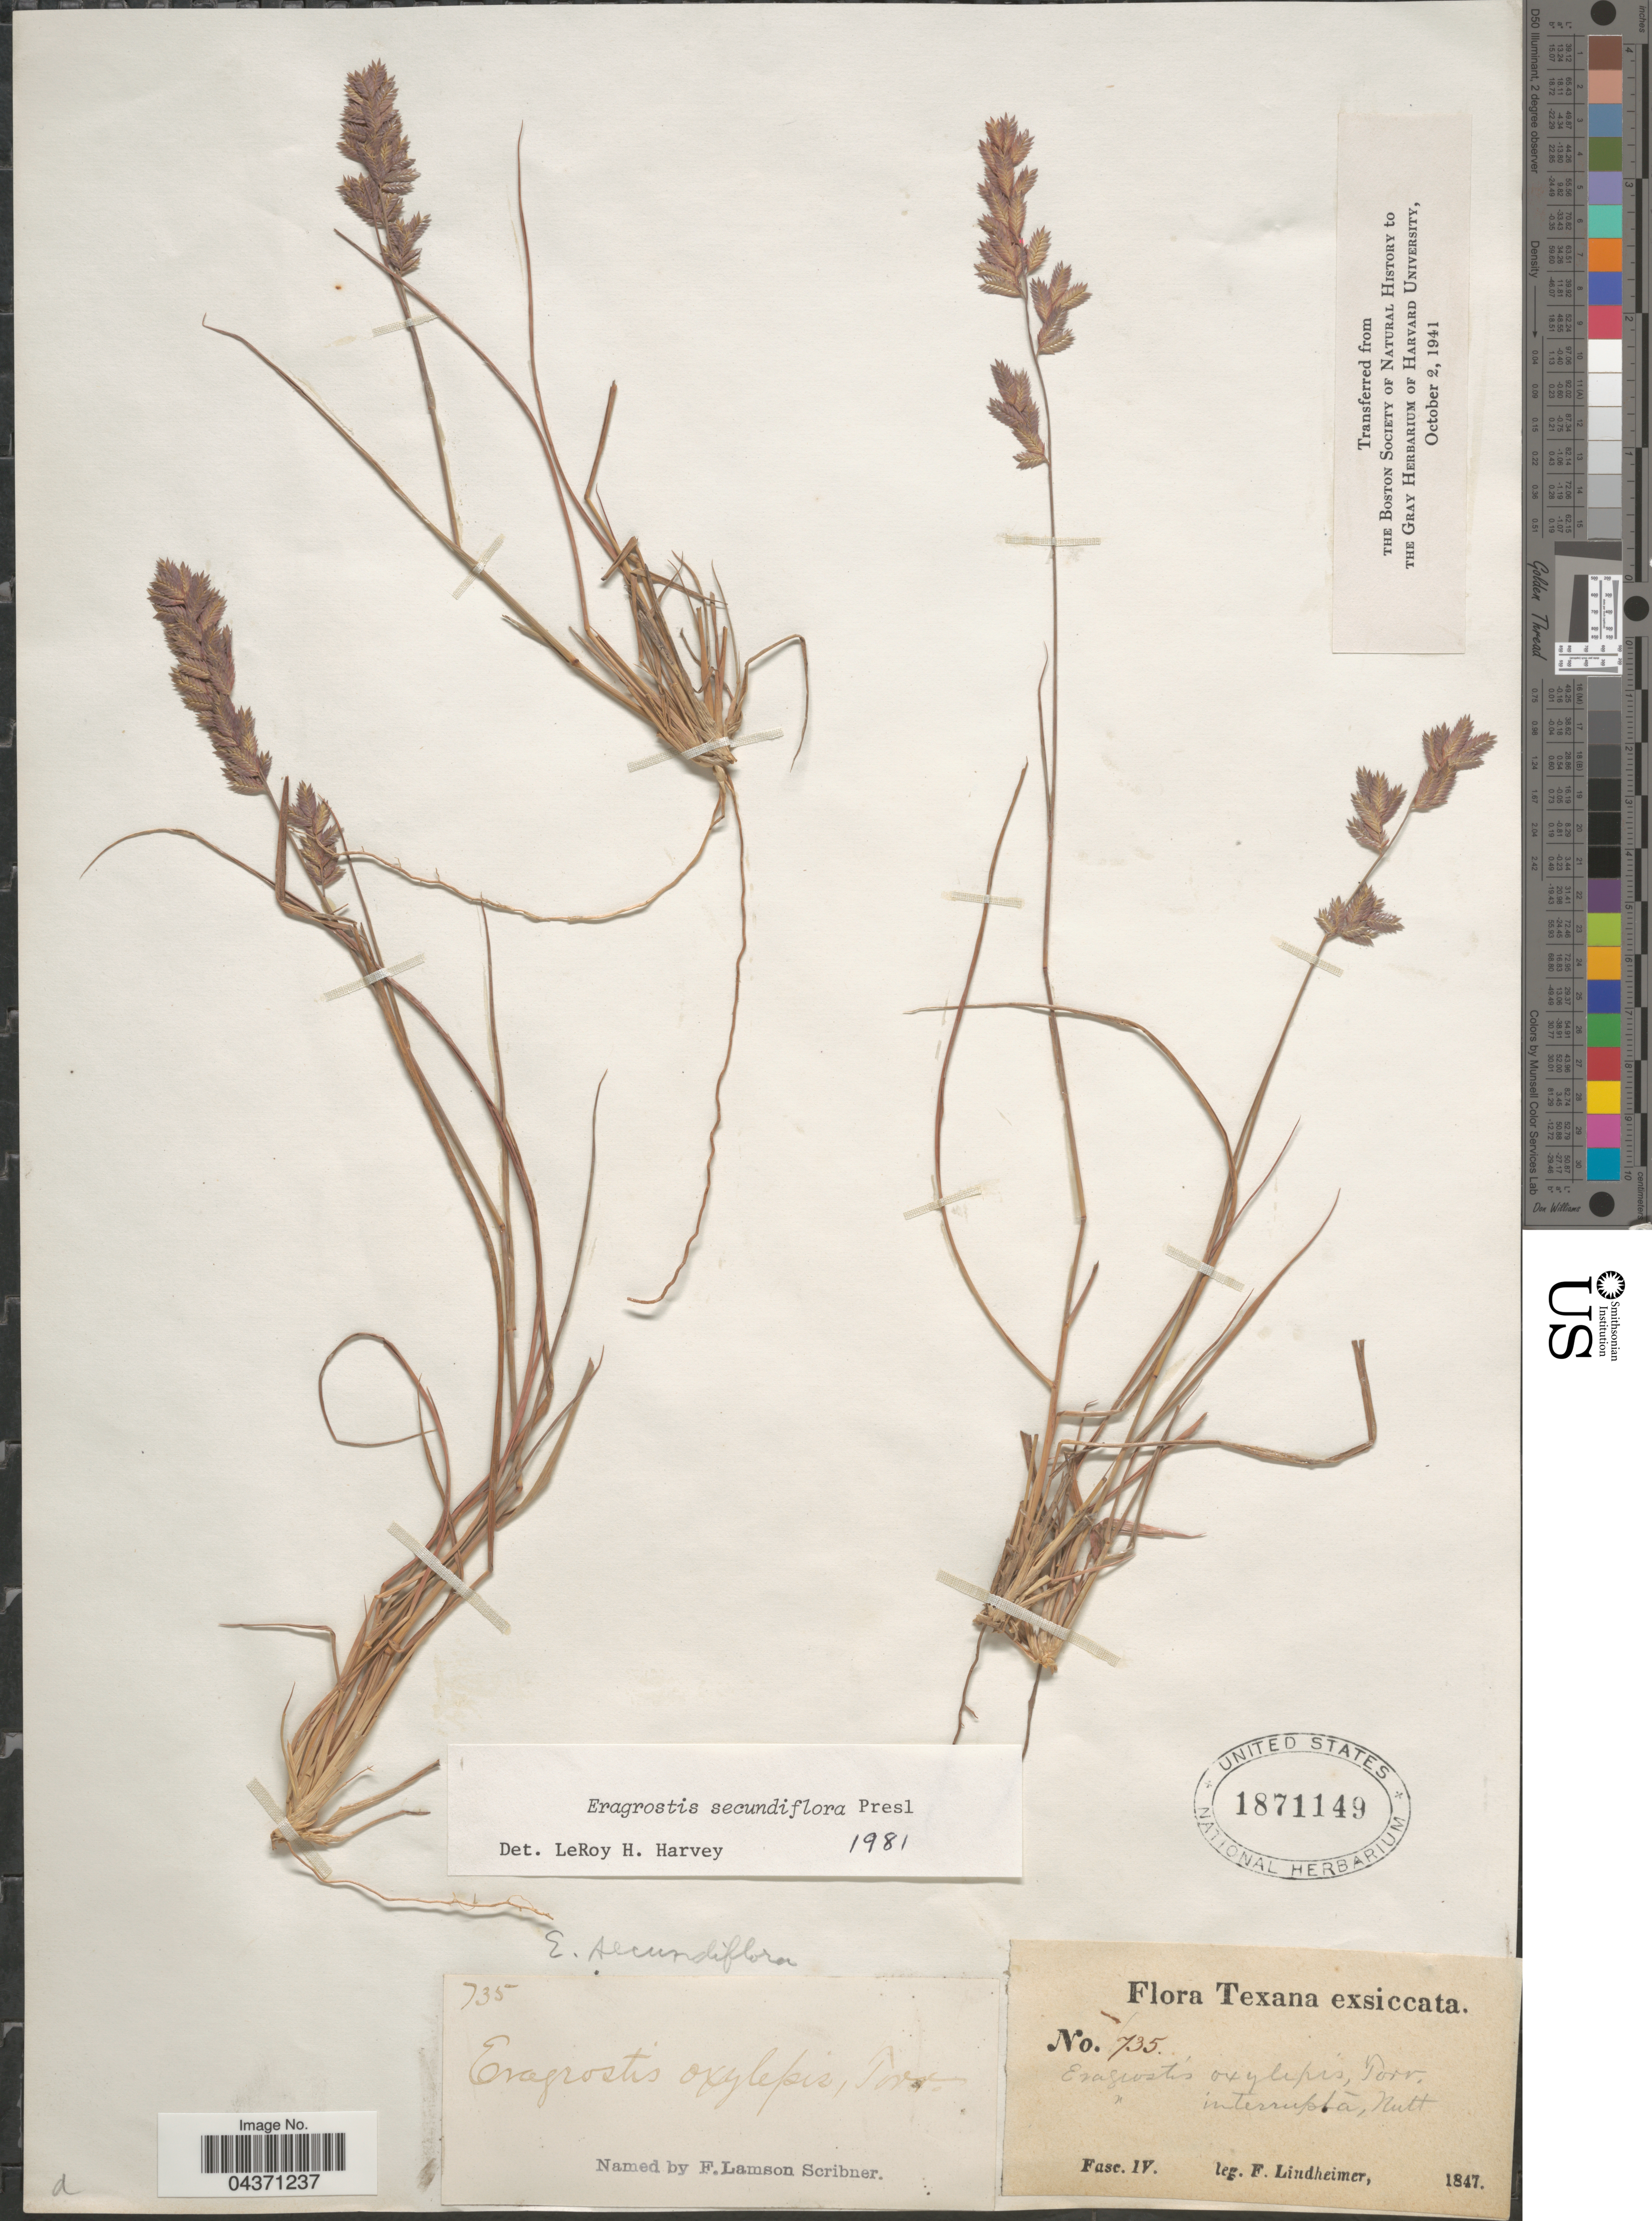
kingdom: Plantae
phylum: Tracheophyta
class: Liliopsida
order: Poales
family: Poaceae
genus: Eragrostis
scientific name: Eragrostis secundiflora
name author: J. Presl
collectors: F. Lindheimer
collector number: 735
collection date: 1847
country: United States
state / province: Texas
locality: Texana.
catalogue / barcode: US 1871149